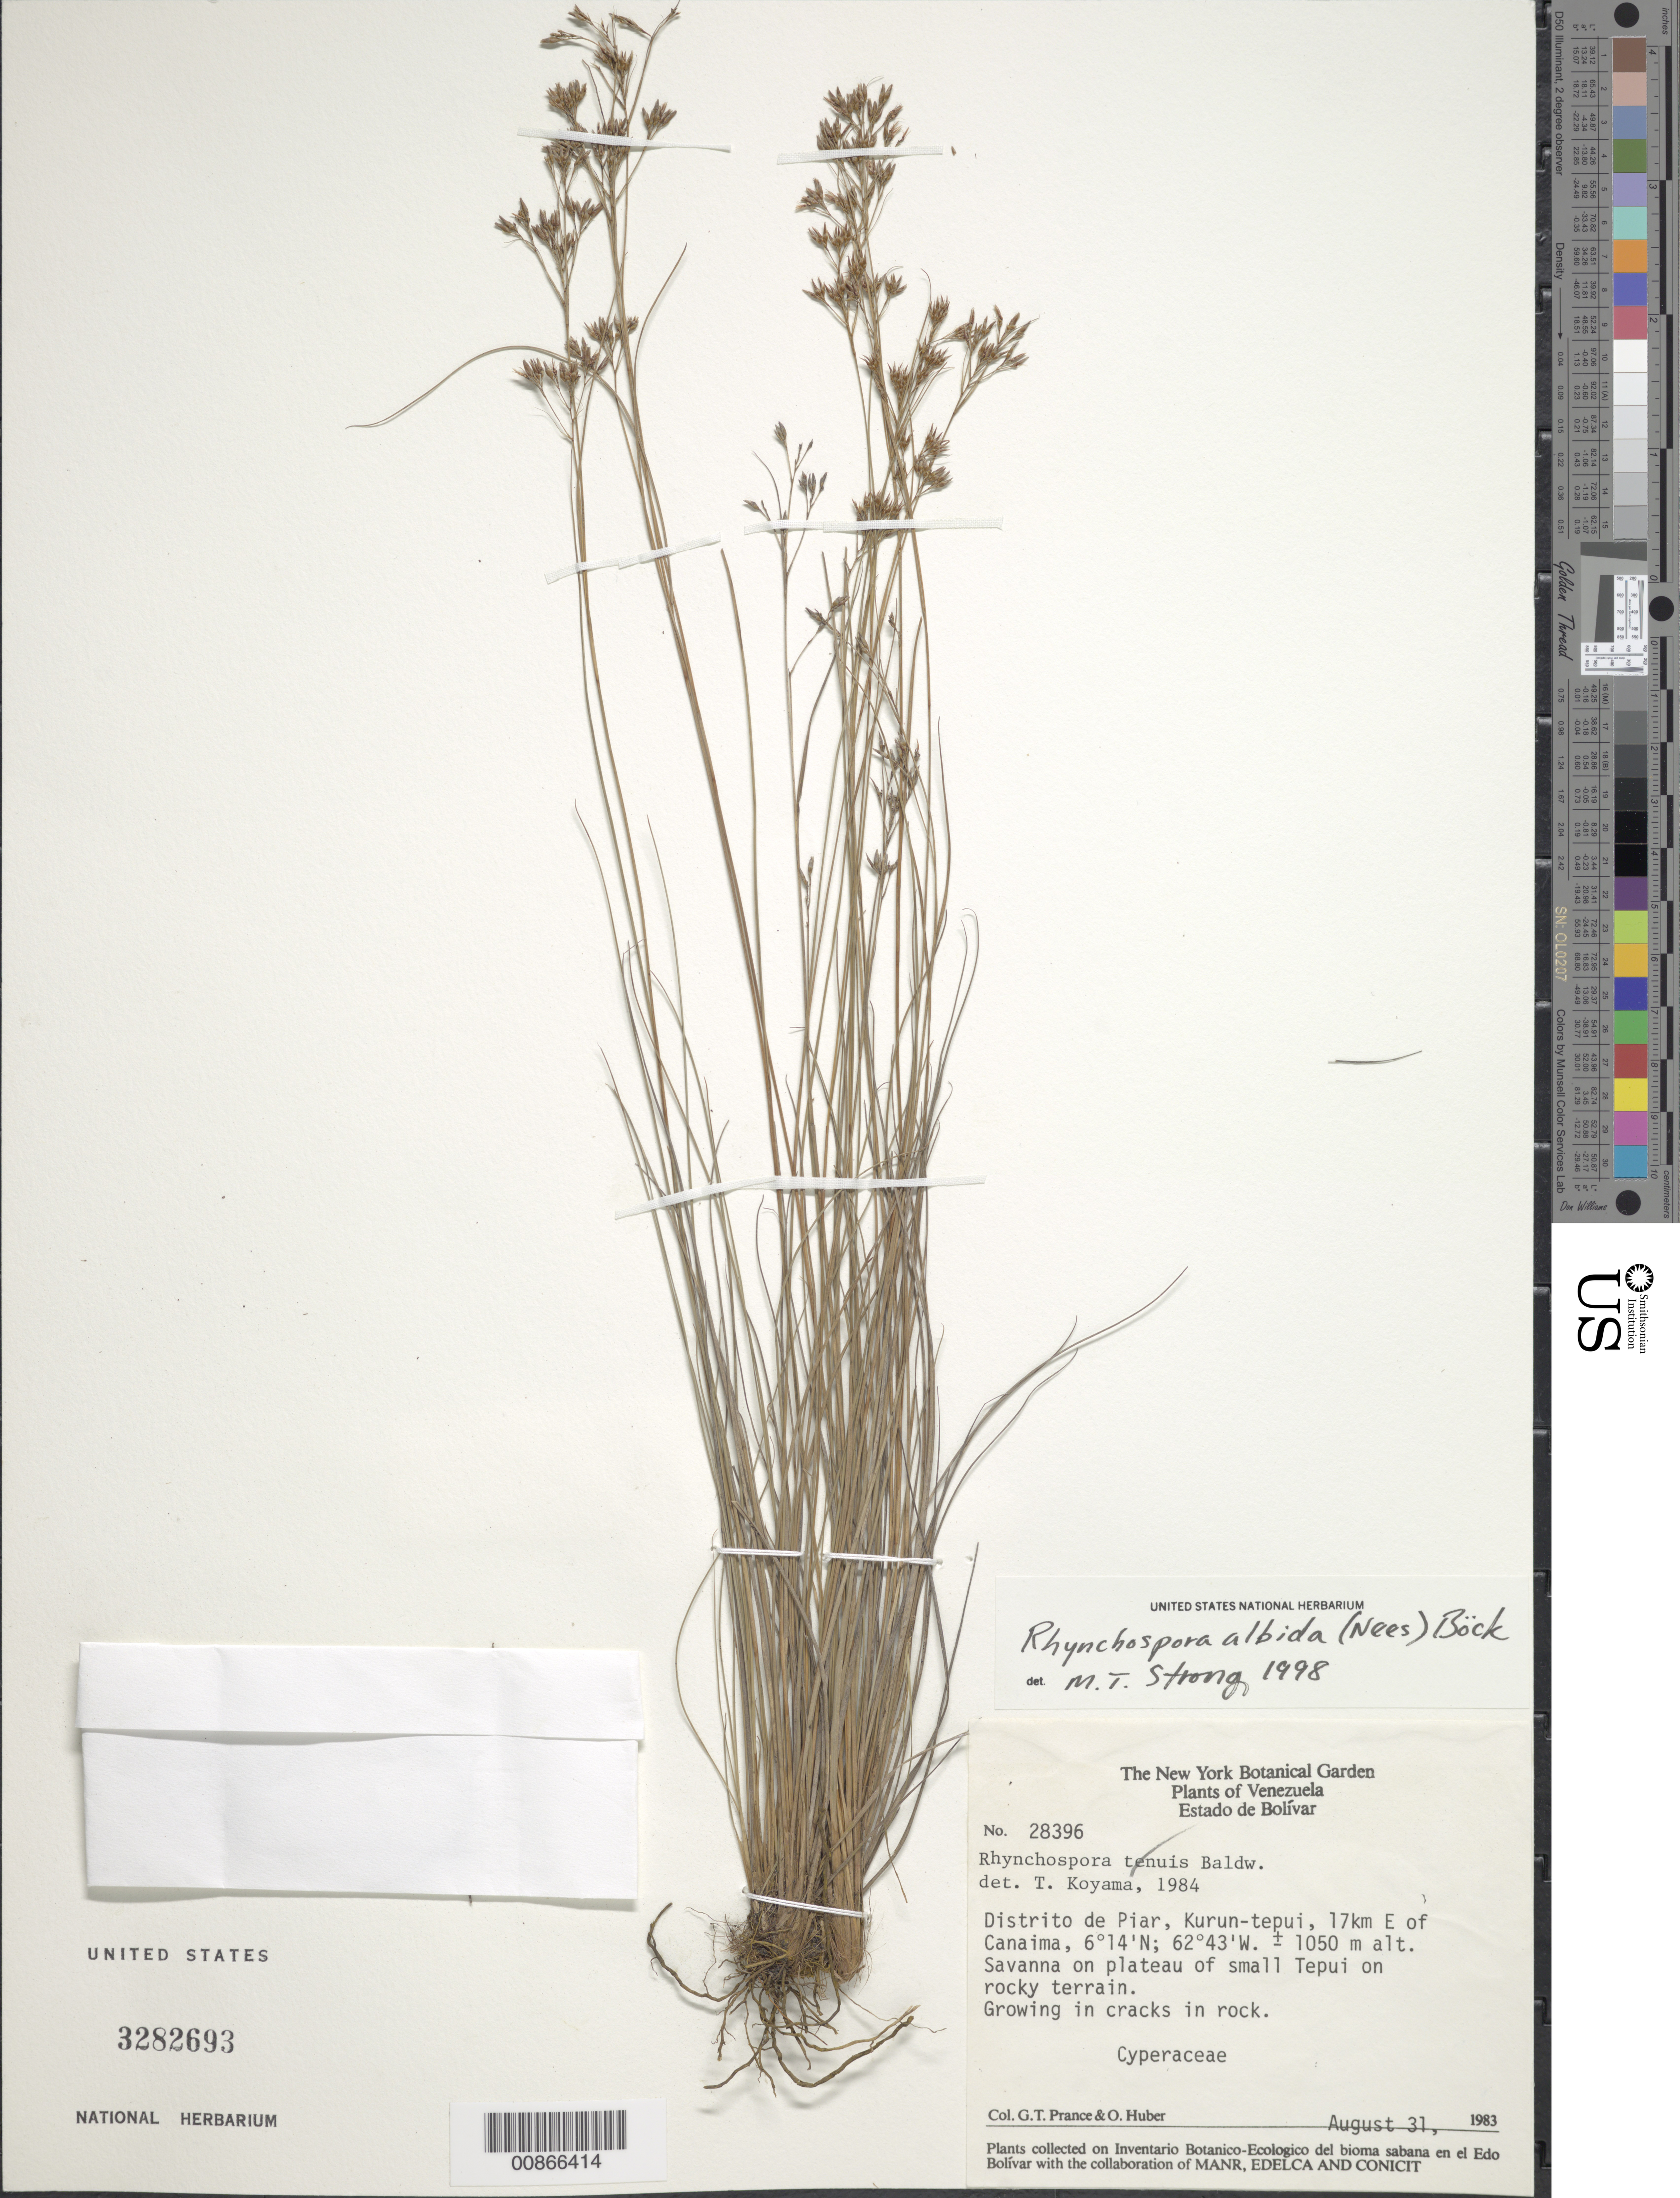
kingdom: Plantae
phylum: Tracheophyta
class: Liliopsida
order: Poales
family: Cyperaceae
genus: Rhynchospora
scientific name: Rhynchospora albida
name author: (Nees) Boeckeler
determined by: Strong, M. T., (US), Smithsonian Institution - National Museum of Natural History (UNITED STATES)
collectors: G. T. Prance & O. Huber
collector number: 28396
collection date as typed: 31-Aug-83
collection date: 1983-08-31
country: Venezuela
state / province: Bolívar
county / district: Piar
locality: Kurun-tepuí, 17 km E of Canaima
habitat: Savanna on plateau of small tepui in rocky terrain; growing in cracks in rock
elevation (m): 1050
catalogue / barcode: US 3282693